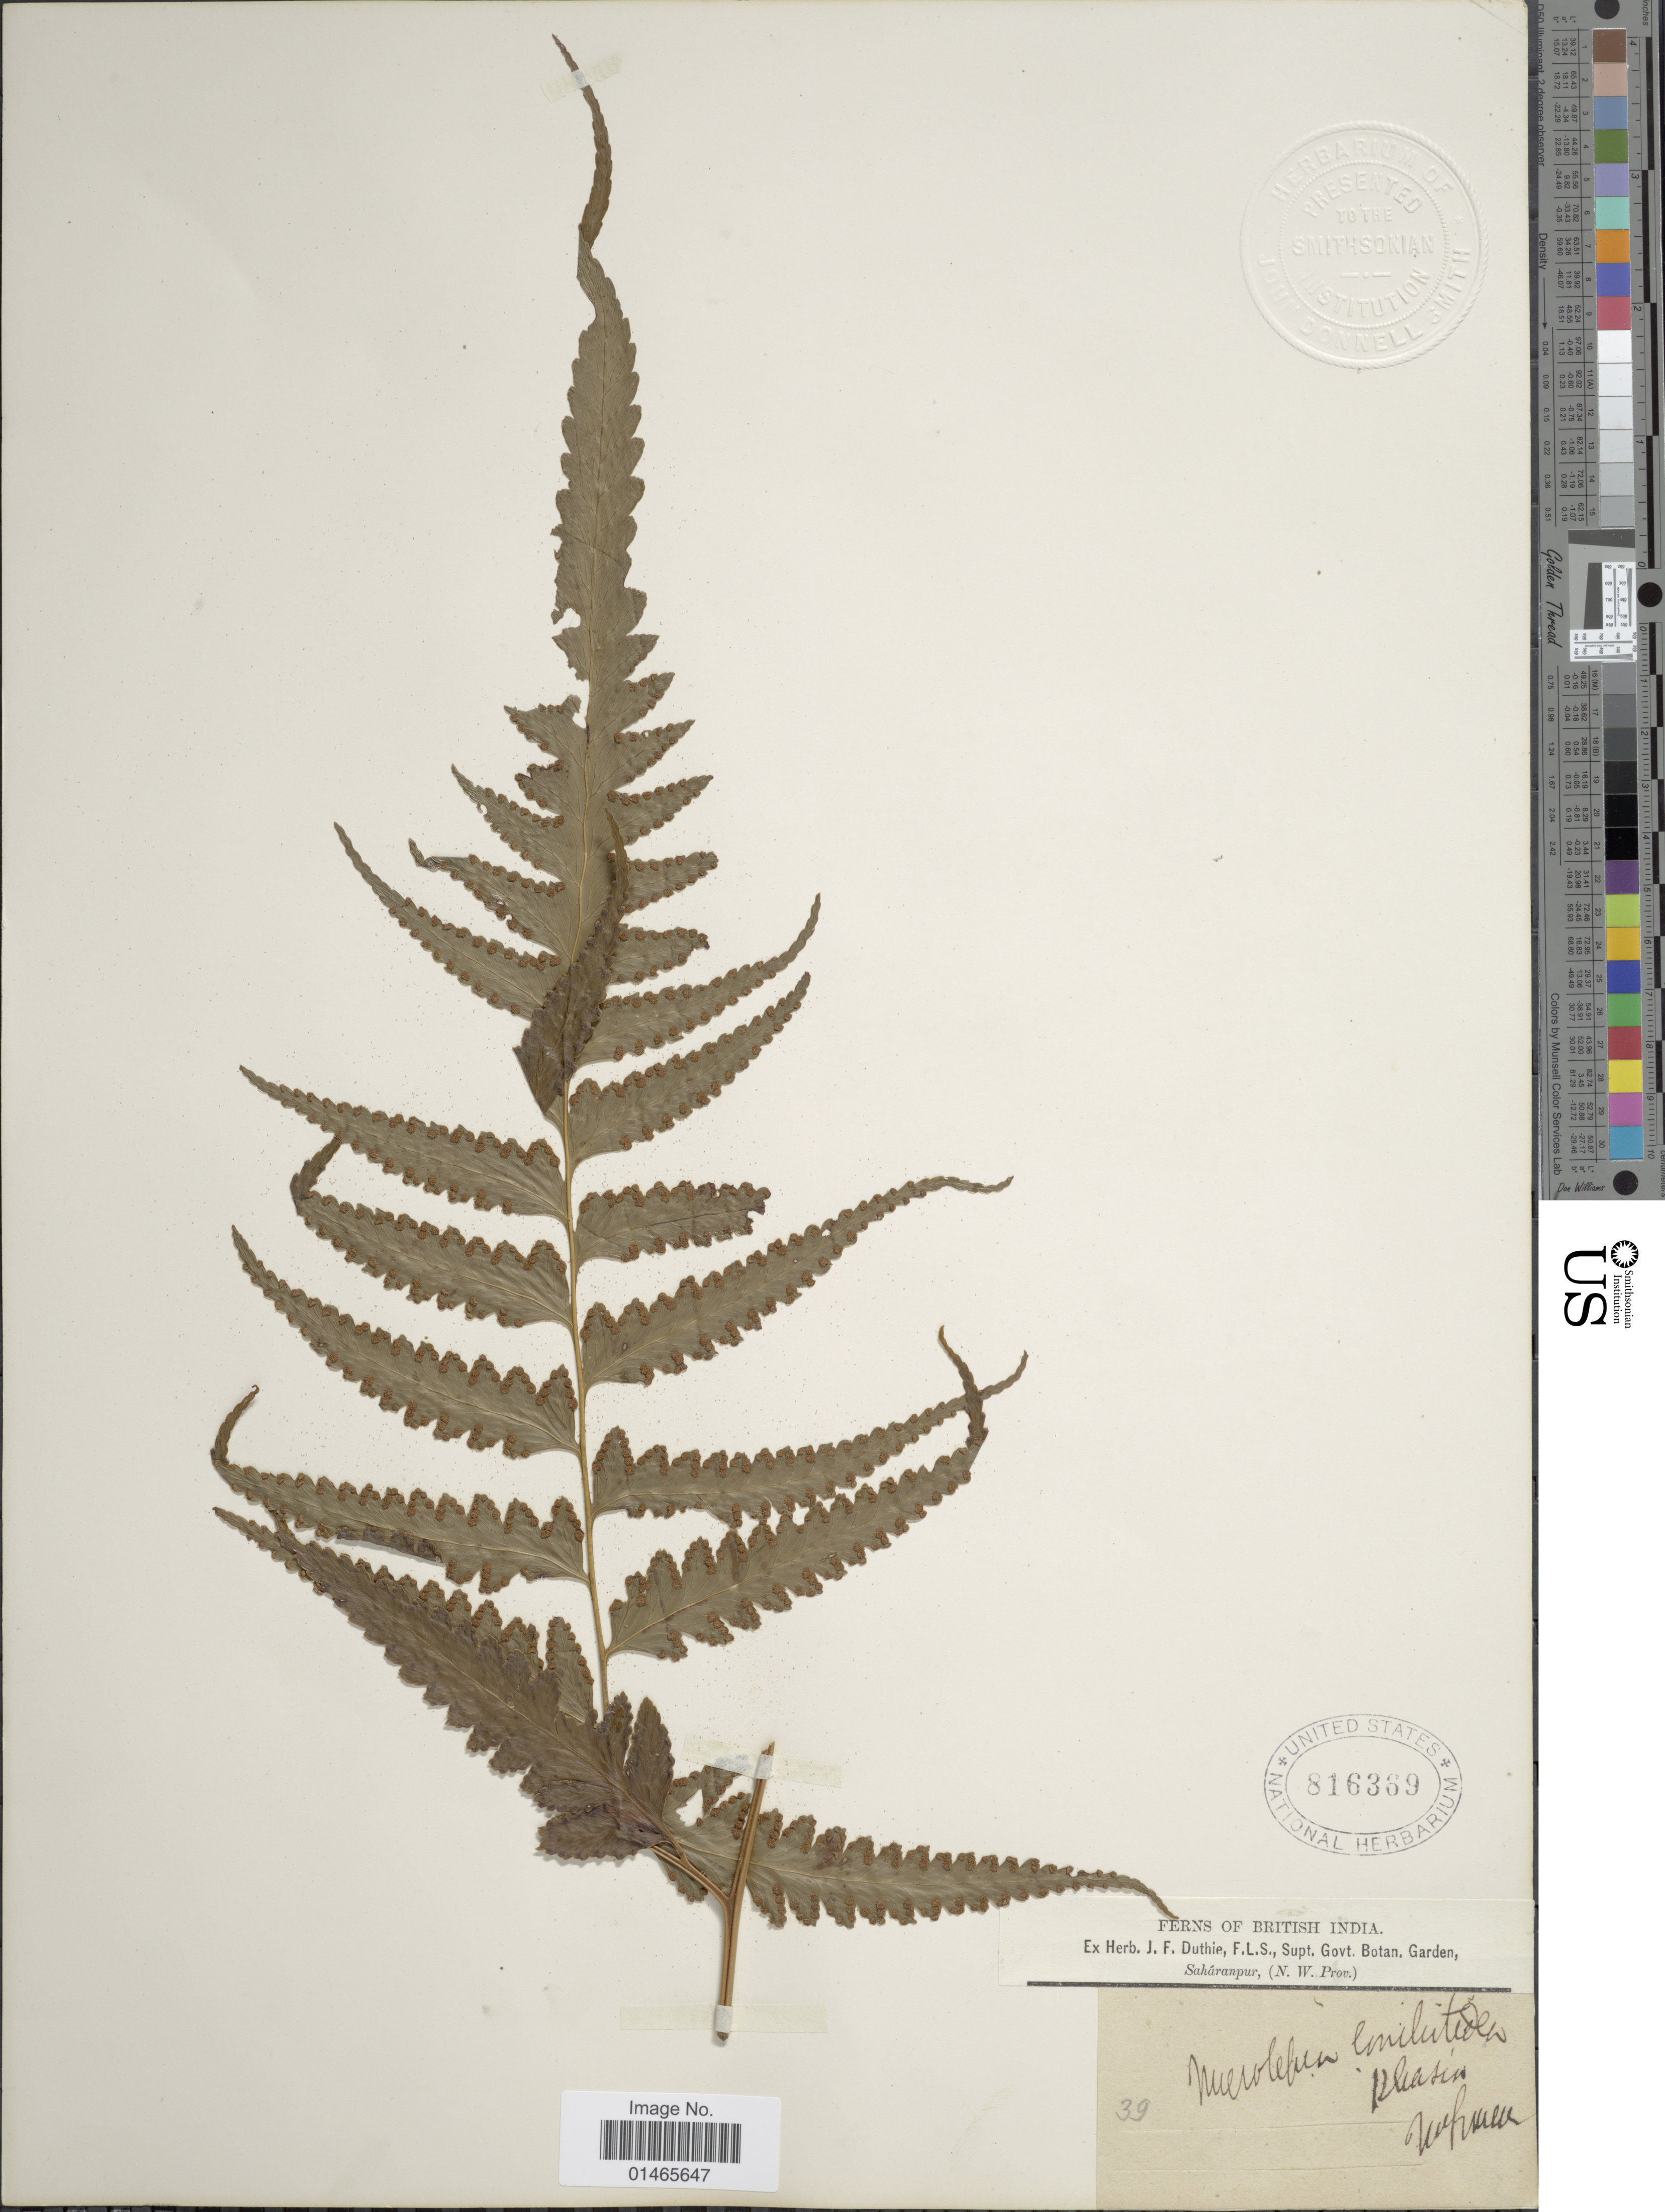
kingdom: Plantae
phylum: Tracheophyta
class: Polypodiopsida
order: Polypodiales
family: Dennstaedtiaceae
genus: Microlepia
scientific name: Microlepia platyphylla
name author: (D. Don) J. Sm.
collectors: J. F. Duthie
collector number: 39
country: India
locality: British India, Saháranpur, (N.W. Prov)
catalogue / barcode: US 816369